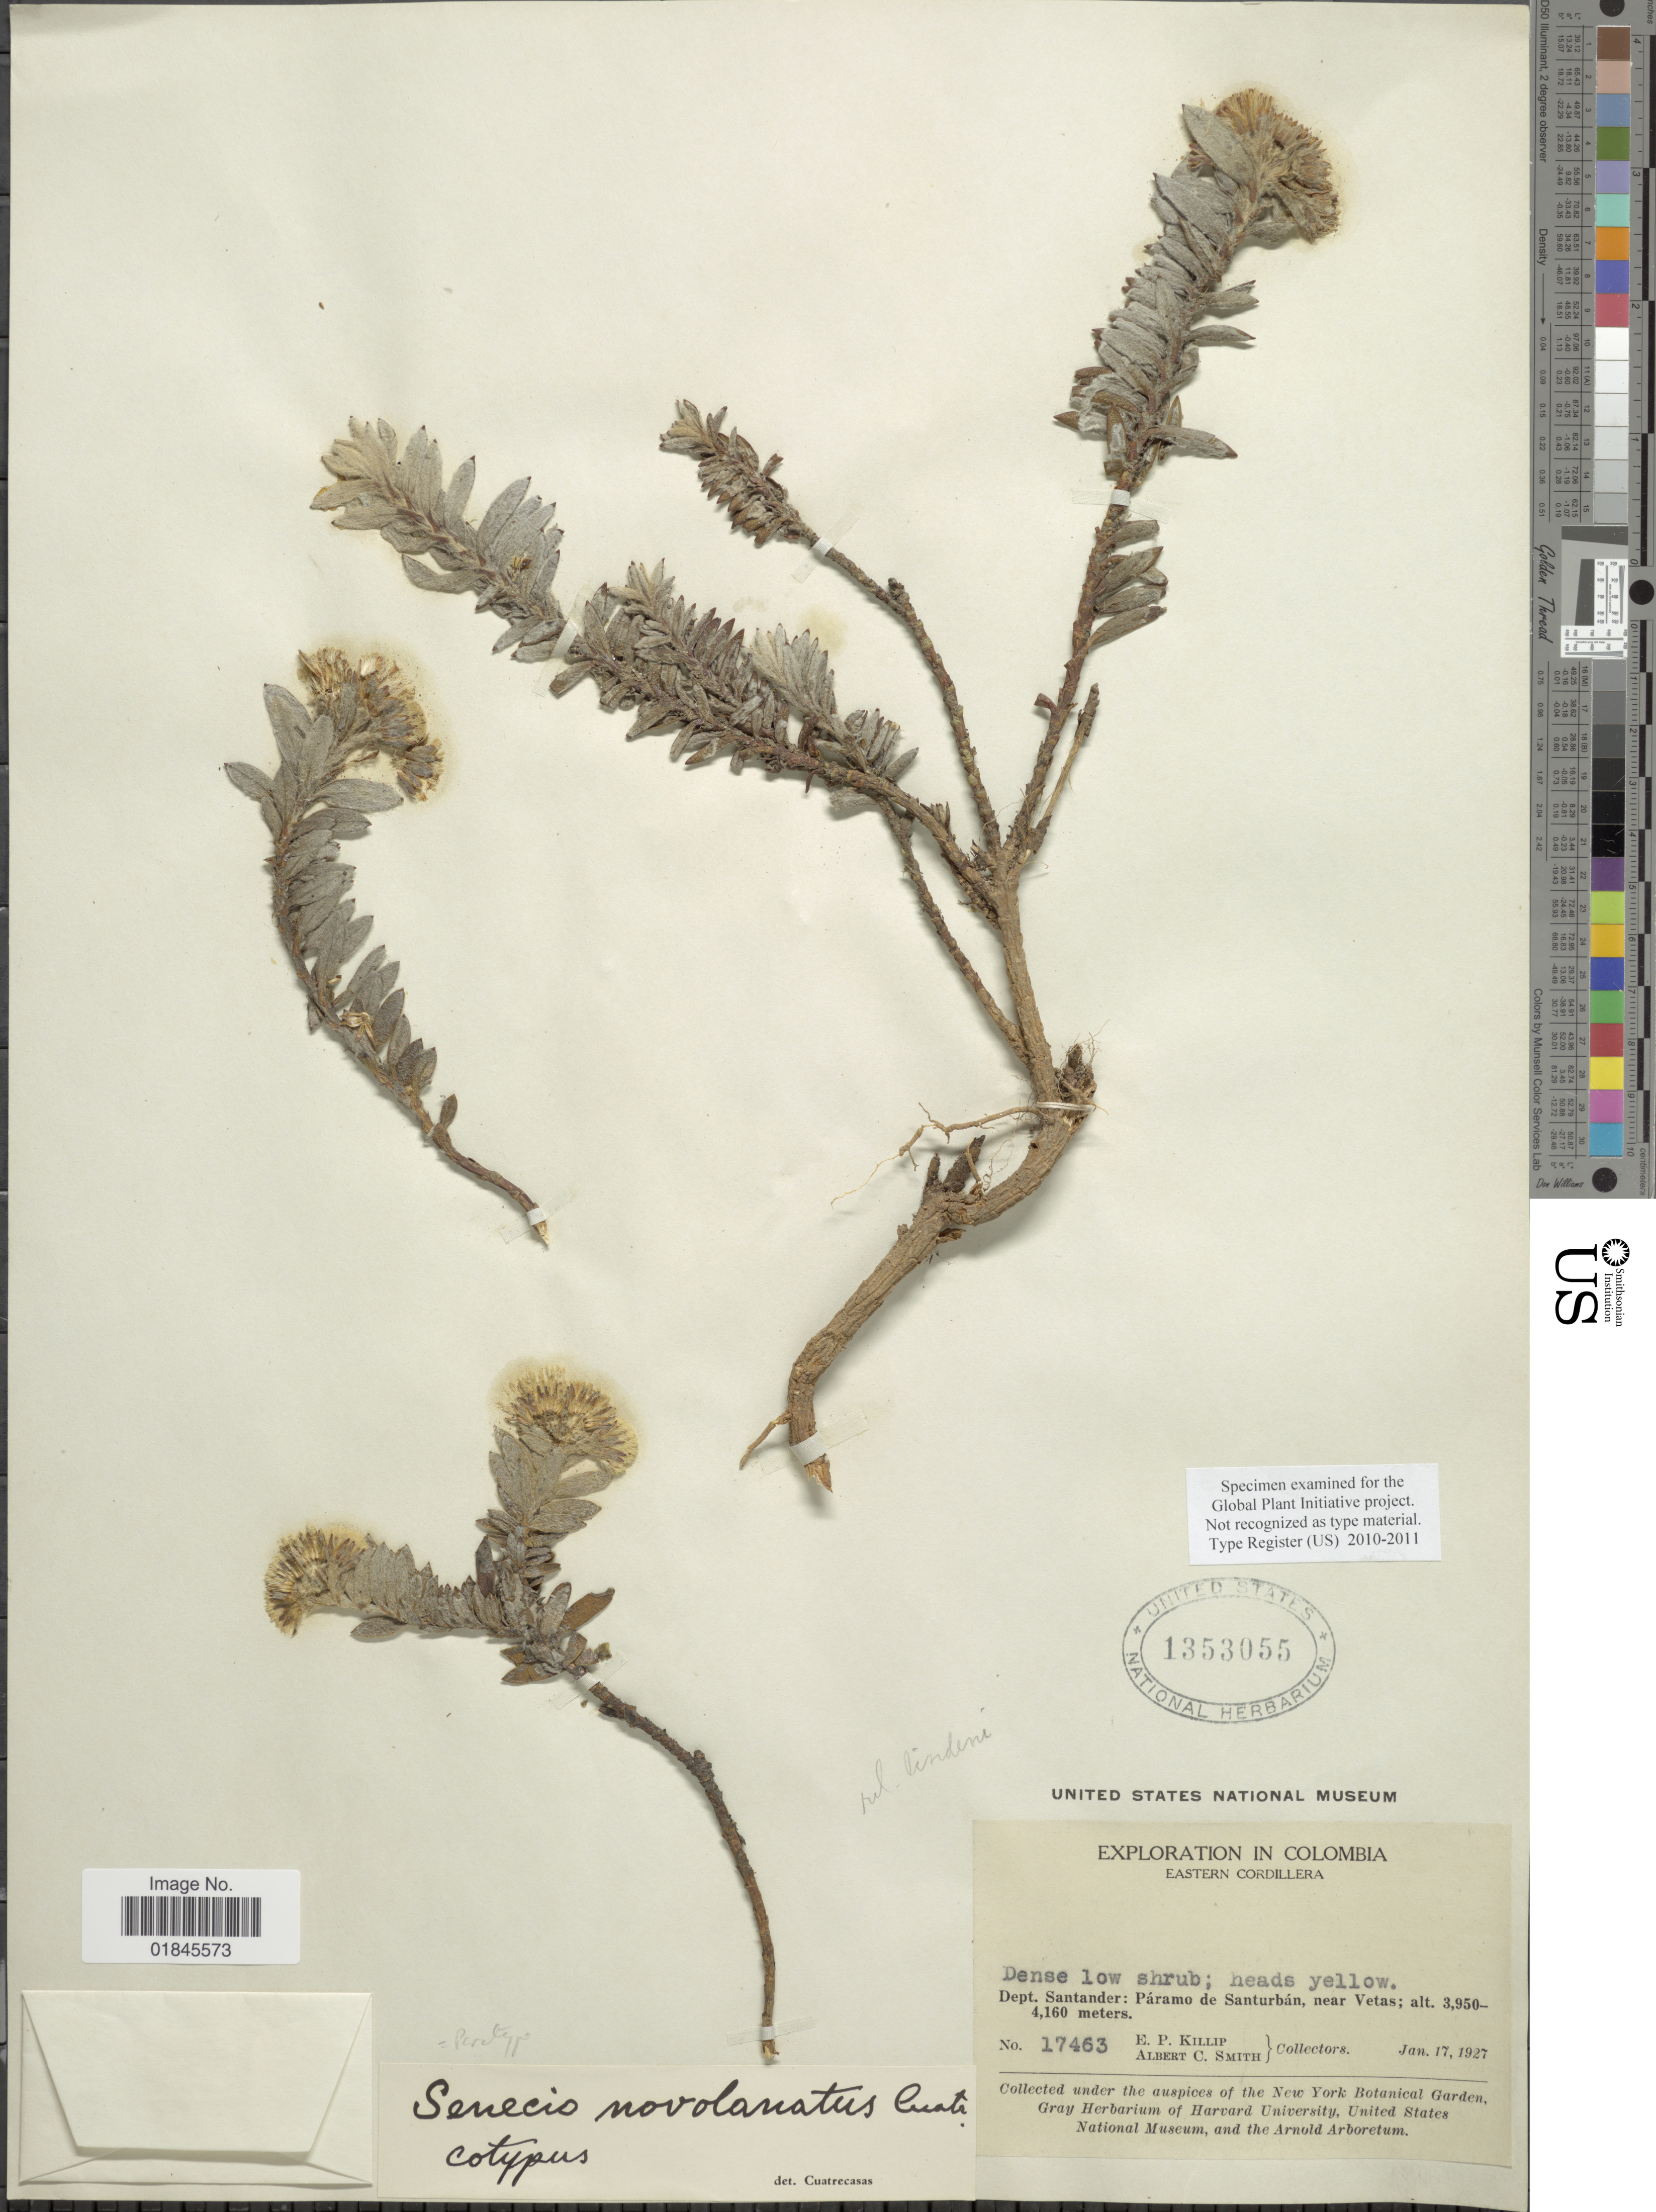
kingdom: Plantae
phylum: Tracheophyta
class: Magnoliopsida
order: Asterales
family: Asteraceae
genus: Pentacalia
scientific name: Pentacalia novolanata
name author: (Cuatrec.) Cuatrec.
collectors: E. P. Killip & A. C. Smith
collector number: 17463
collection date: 1927-01-17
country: Colombia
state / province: Santander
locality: Eastern Cordillera. Dept. Santander: Páramo de Santurbán, near Vetas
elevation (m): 3950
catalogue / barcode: US 1353055